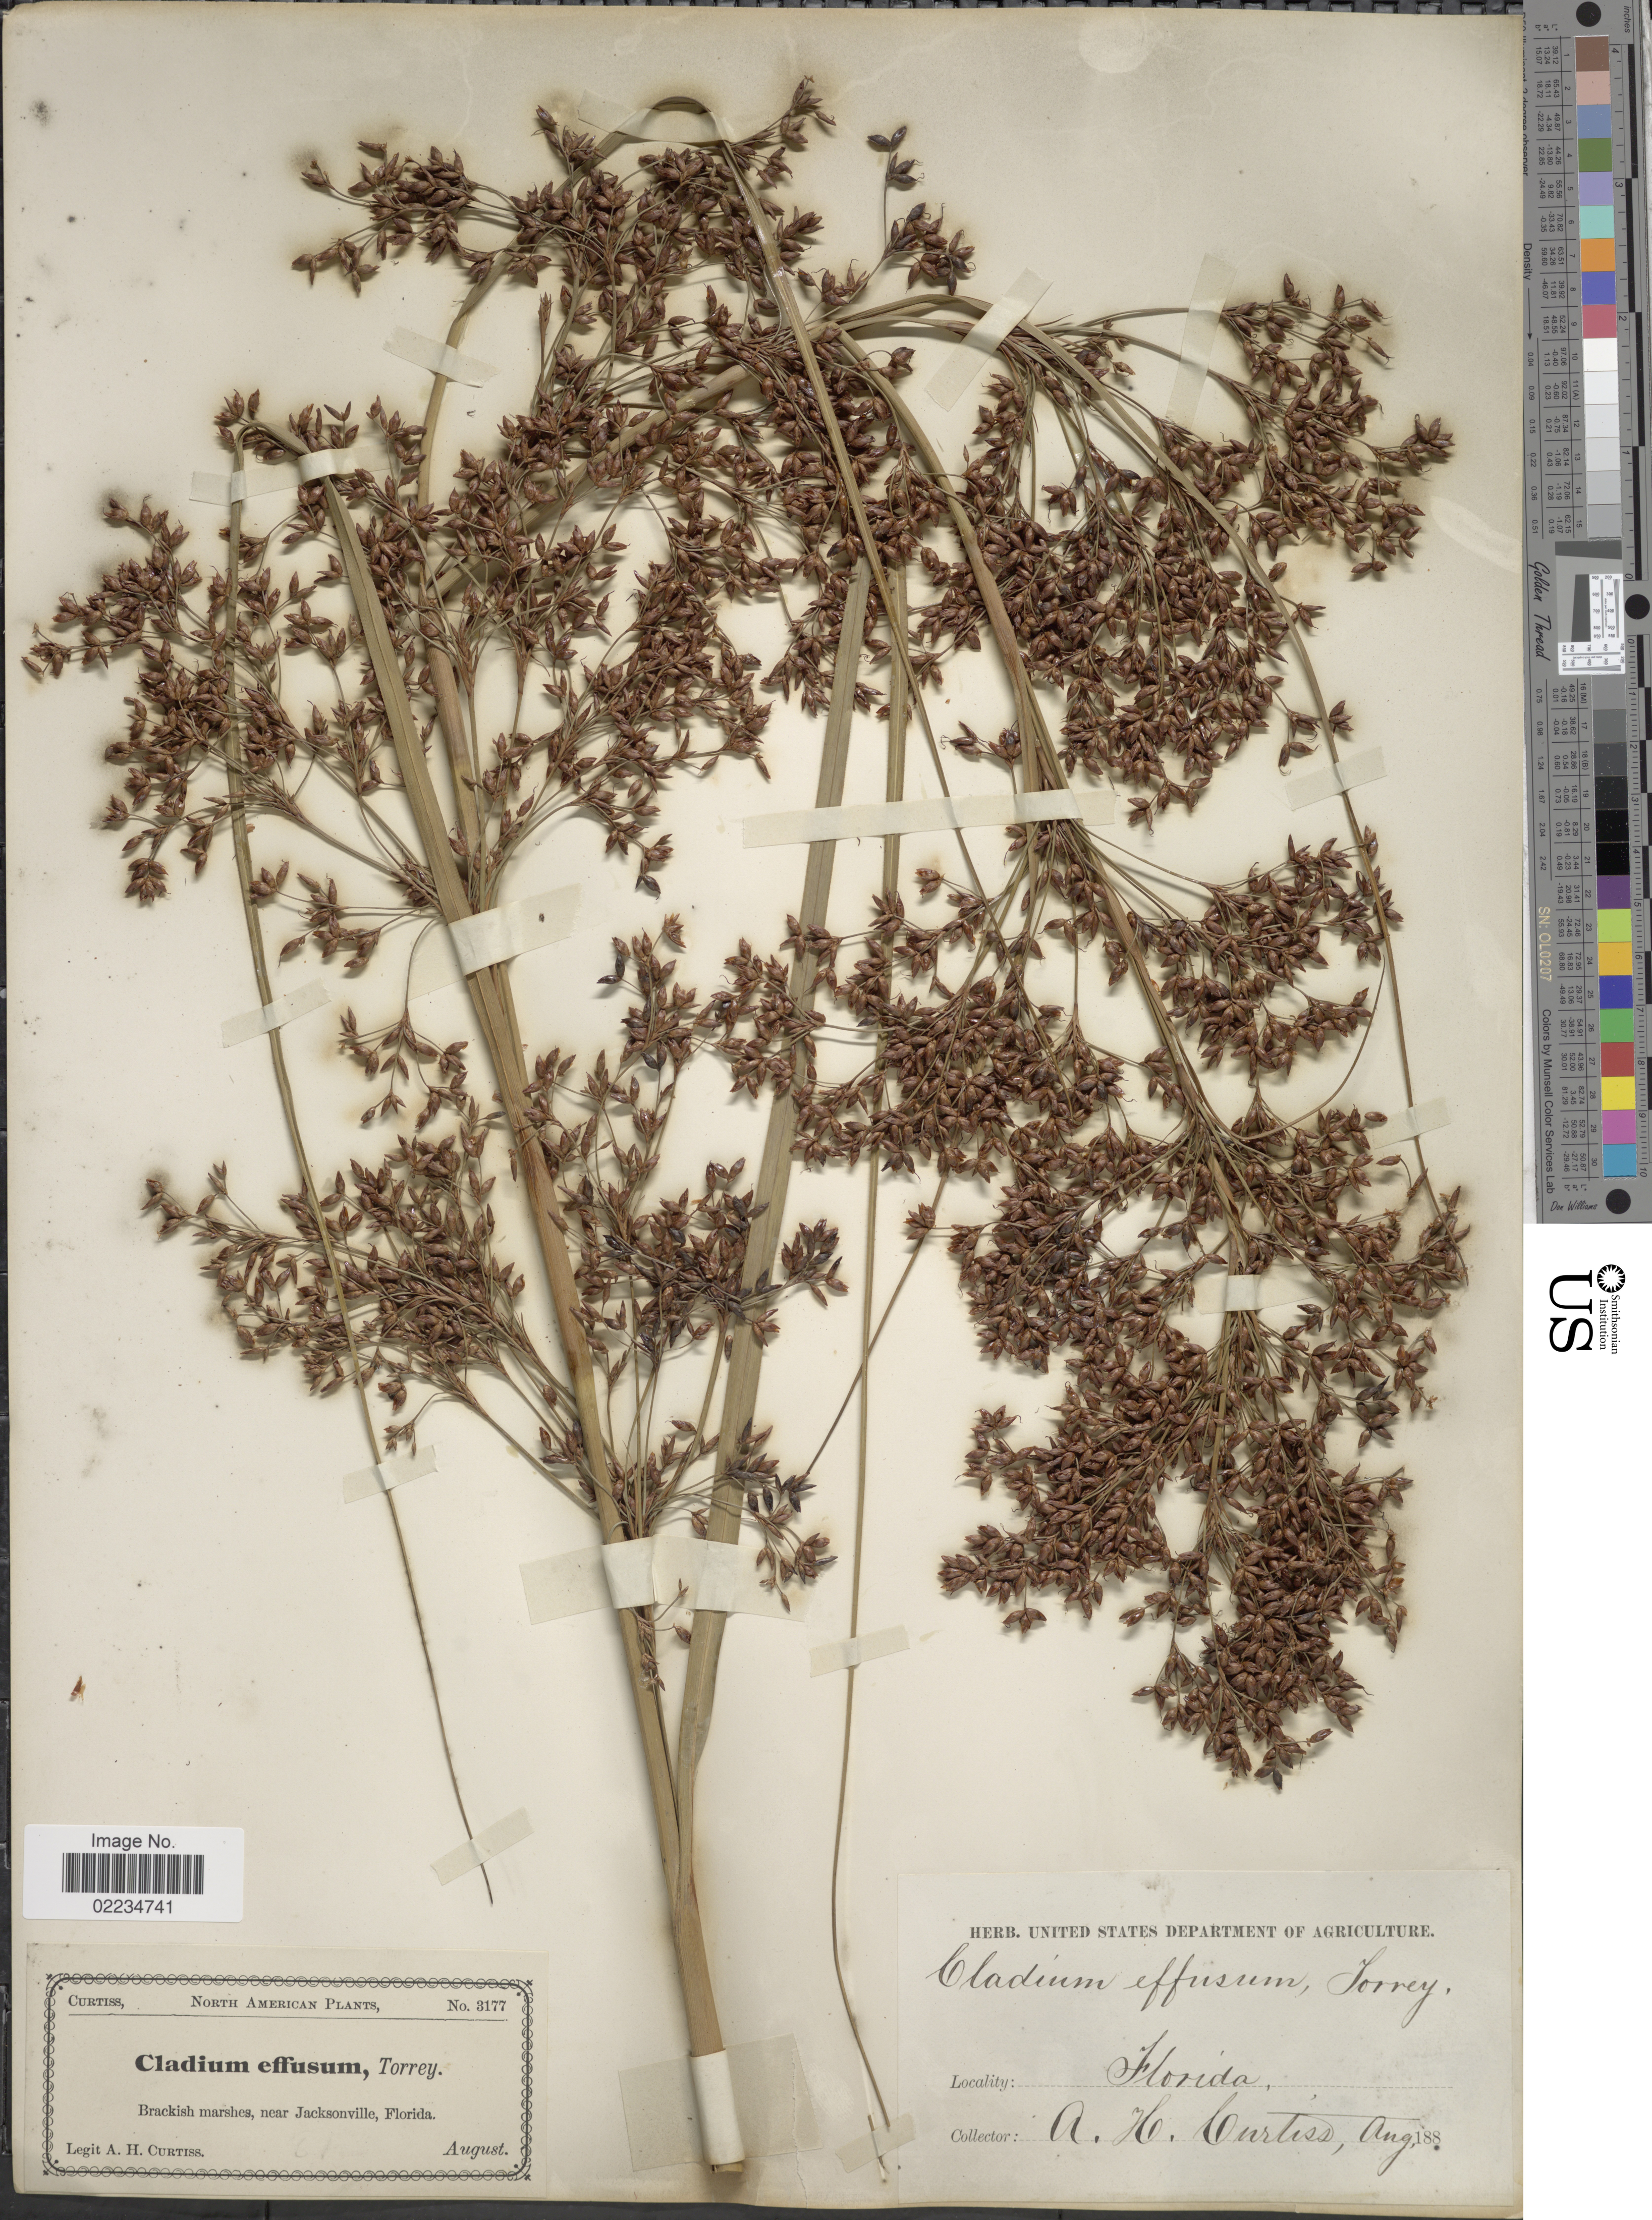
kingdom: Plantae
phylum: Tracheophyta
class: Liliopsida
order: Poales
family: Cyperaceae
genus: Cladium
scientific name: Cladium jamaicense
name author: Crantz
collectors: A. H. Curtiss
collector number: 3177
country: United States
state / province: Florida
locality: Brackish marshes, near Jacksonville